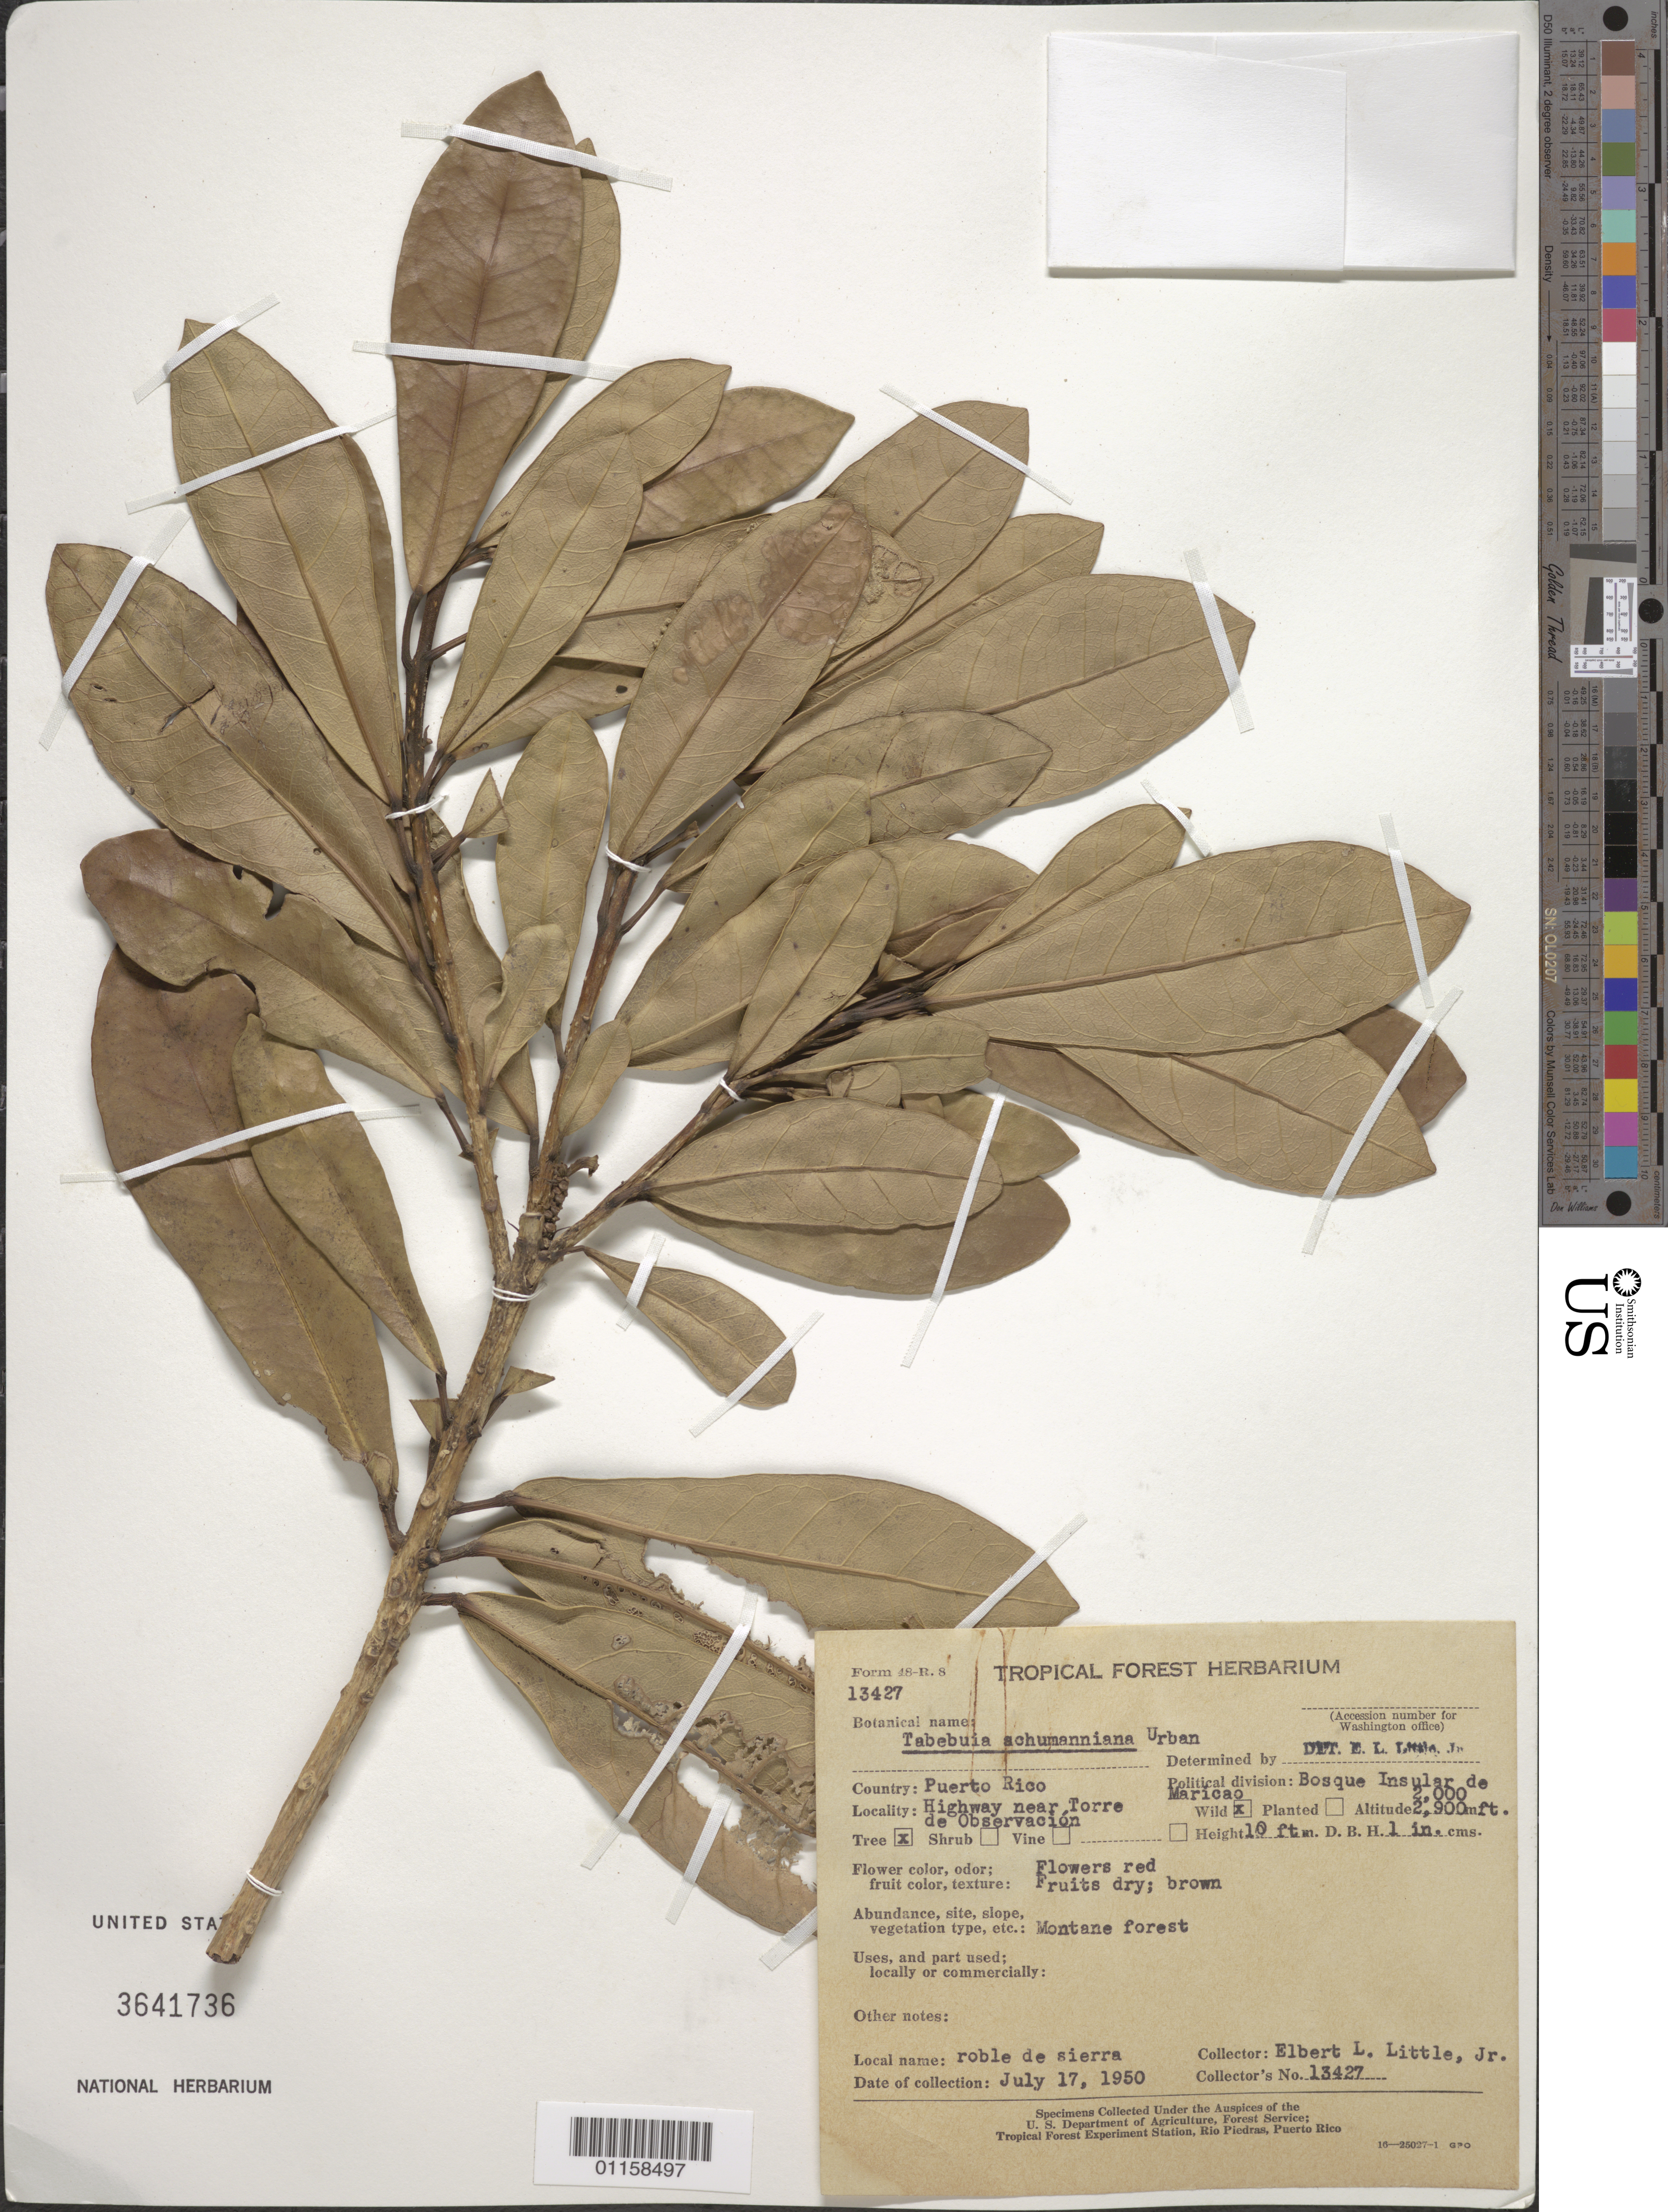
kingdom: Plantae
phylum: Tracheophyta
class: Magnoliopsida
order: Lamiales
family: Bignoniaceae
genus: Tabebuia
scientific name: Tabebuia schumanniana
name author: Urb.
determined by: Little, Elbert L., Jr., (FSSR), United States Department of Agriculture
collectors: E. L. Little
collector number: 13427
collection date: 1950-07-17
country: Puerto Rico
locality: Bosque Insular de Maricao; highway near Torre de Observación.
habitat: Montane forest.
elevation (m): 610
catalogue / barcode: US 3641736